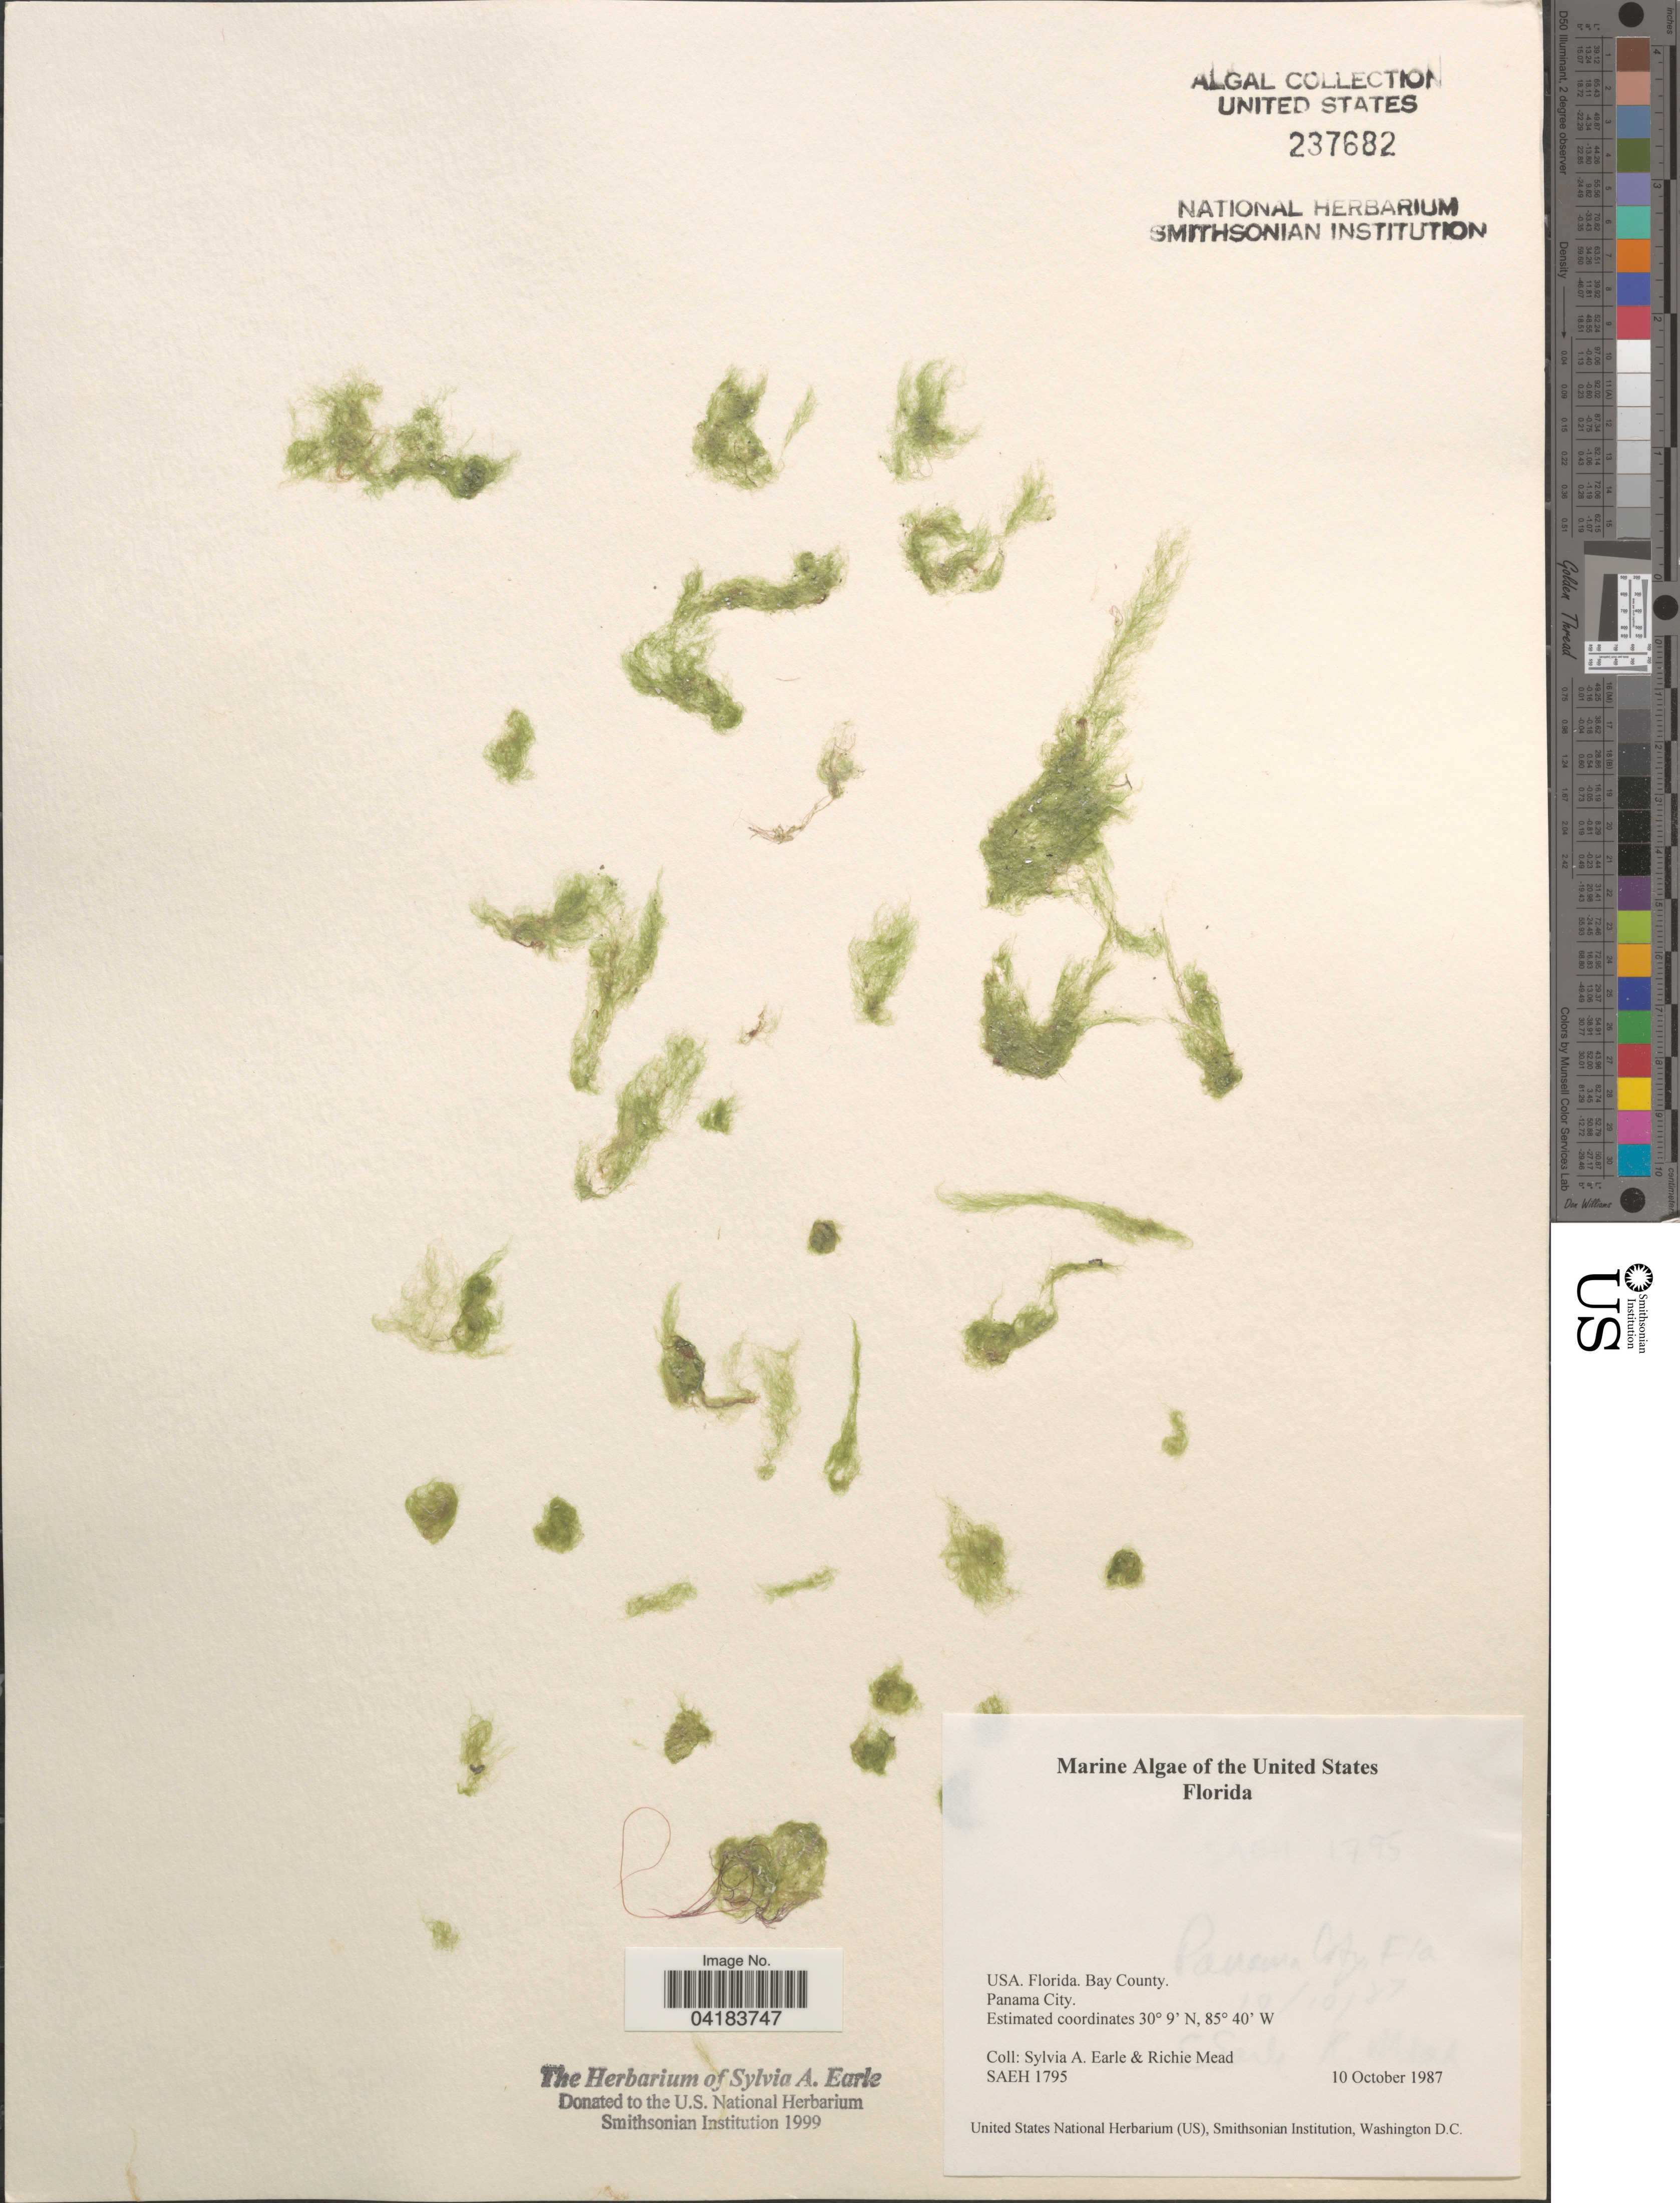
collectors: S. A. Earle & R. Mead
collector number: SAEH1795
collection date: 1987-10-10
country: United States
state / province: Florida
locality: Bay County. Panama City.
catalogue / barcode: US 237682